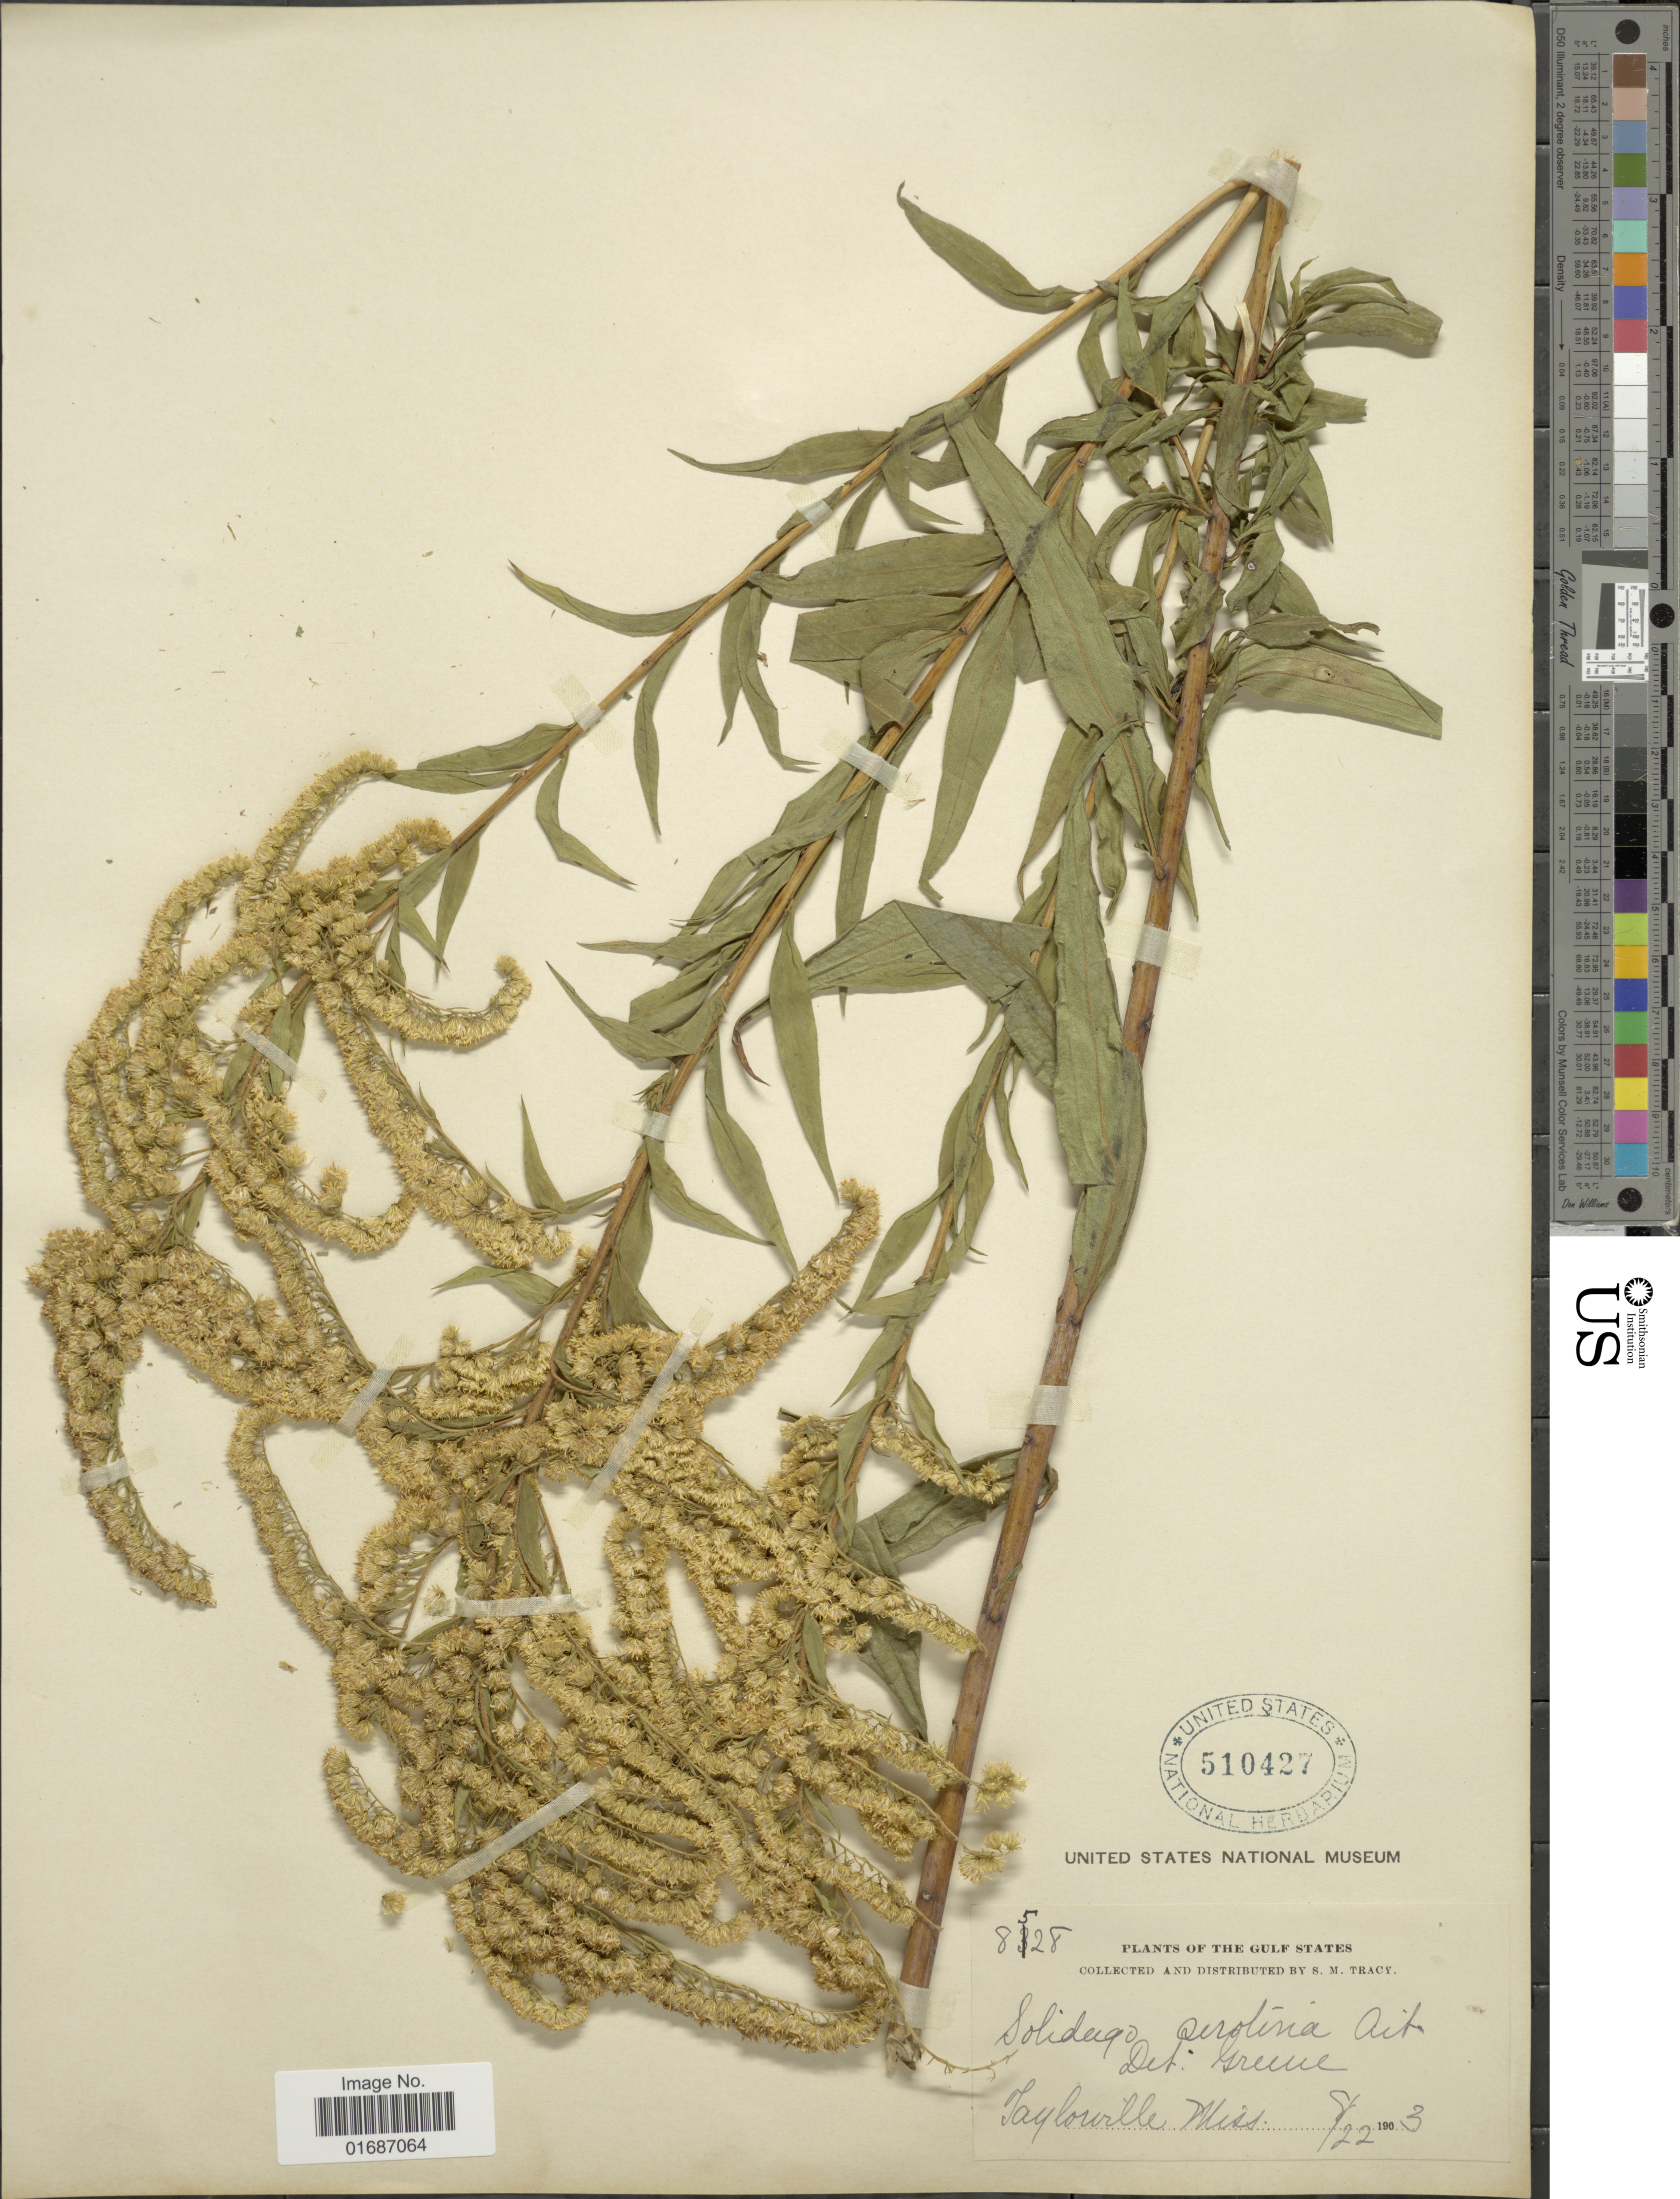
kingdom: Plantae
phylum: Tracheophyta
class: Magnoliopsida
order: Asterales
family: Asteraceae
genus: Solidago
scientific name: Solidago gigantea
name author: Aiton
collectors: S. M. Tracy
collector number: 8528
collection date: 1903-08-22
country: United States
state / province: Mississippi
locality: The Gulf States, Taylorville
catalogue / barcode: US 510427